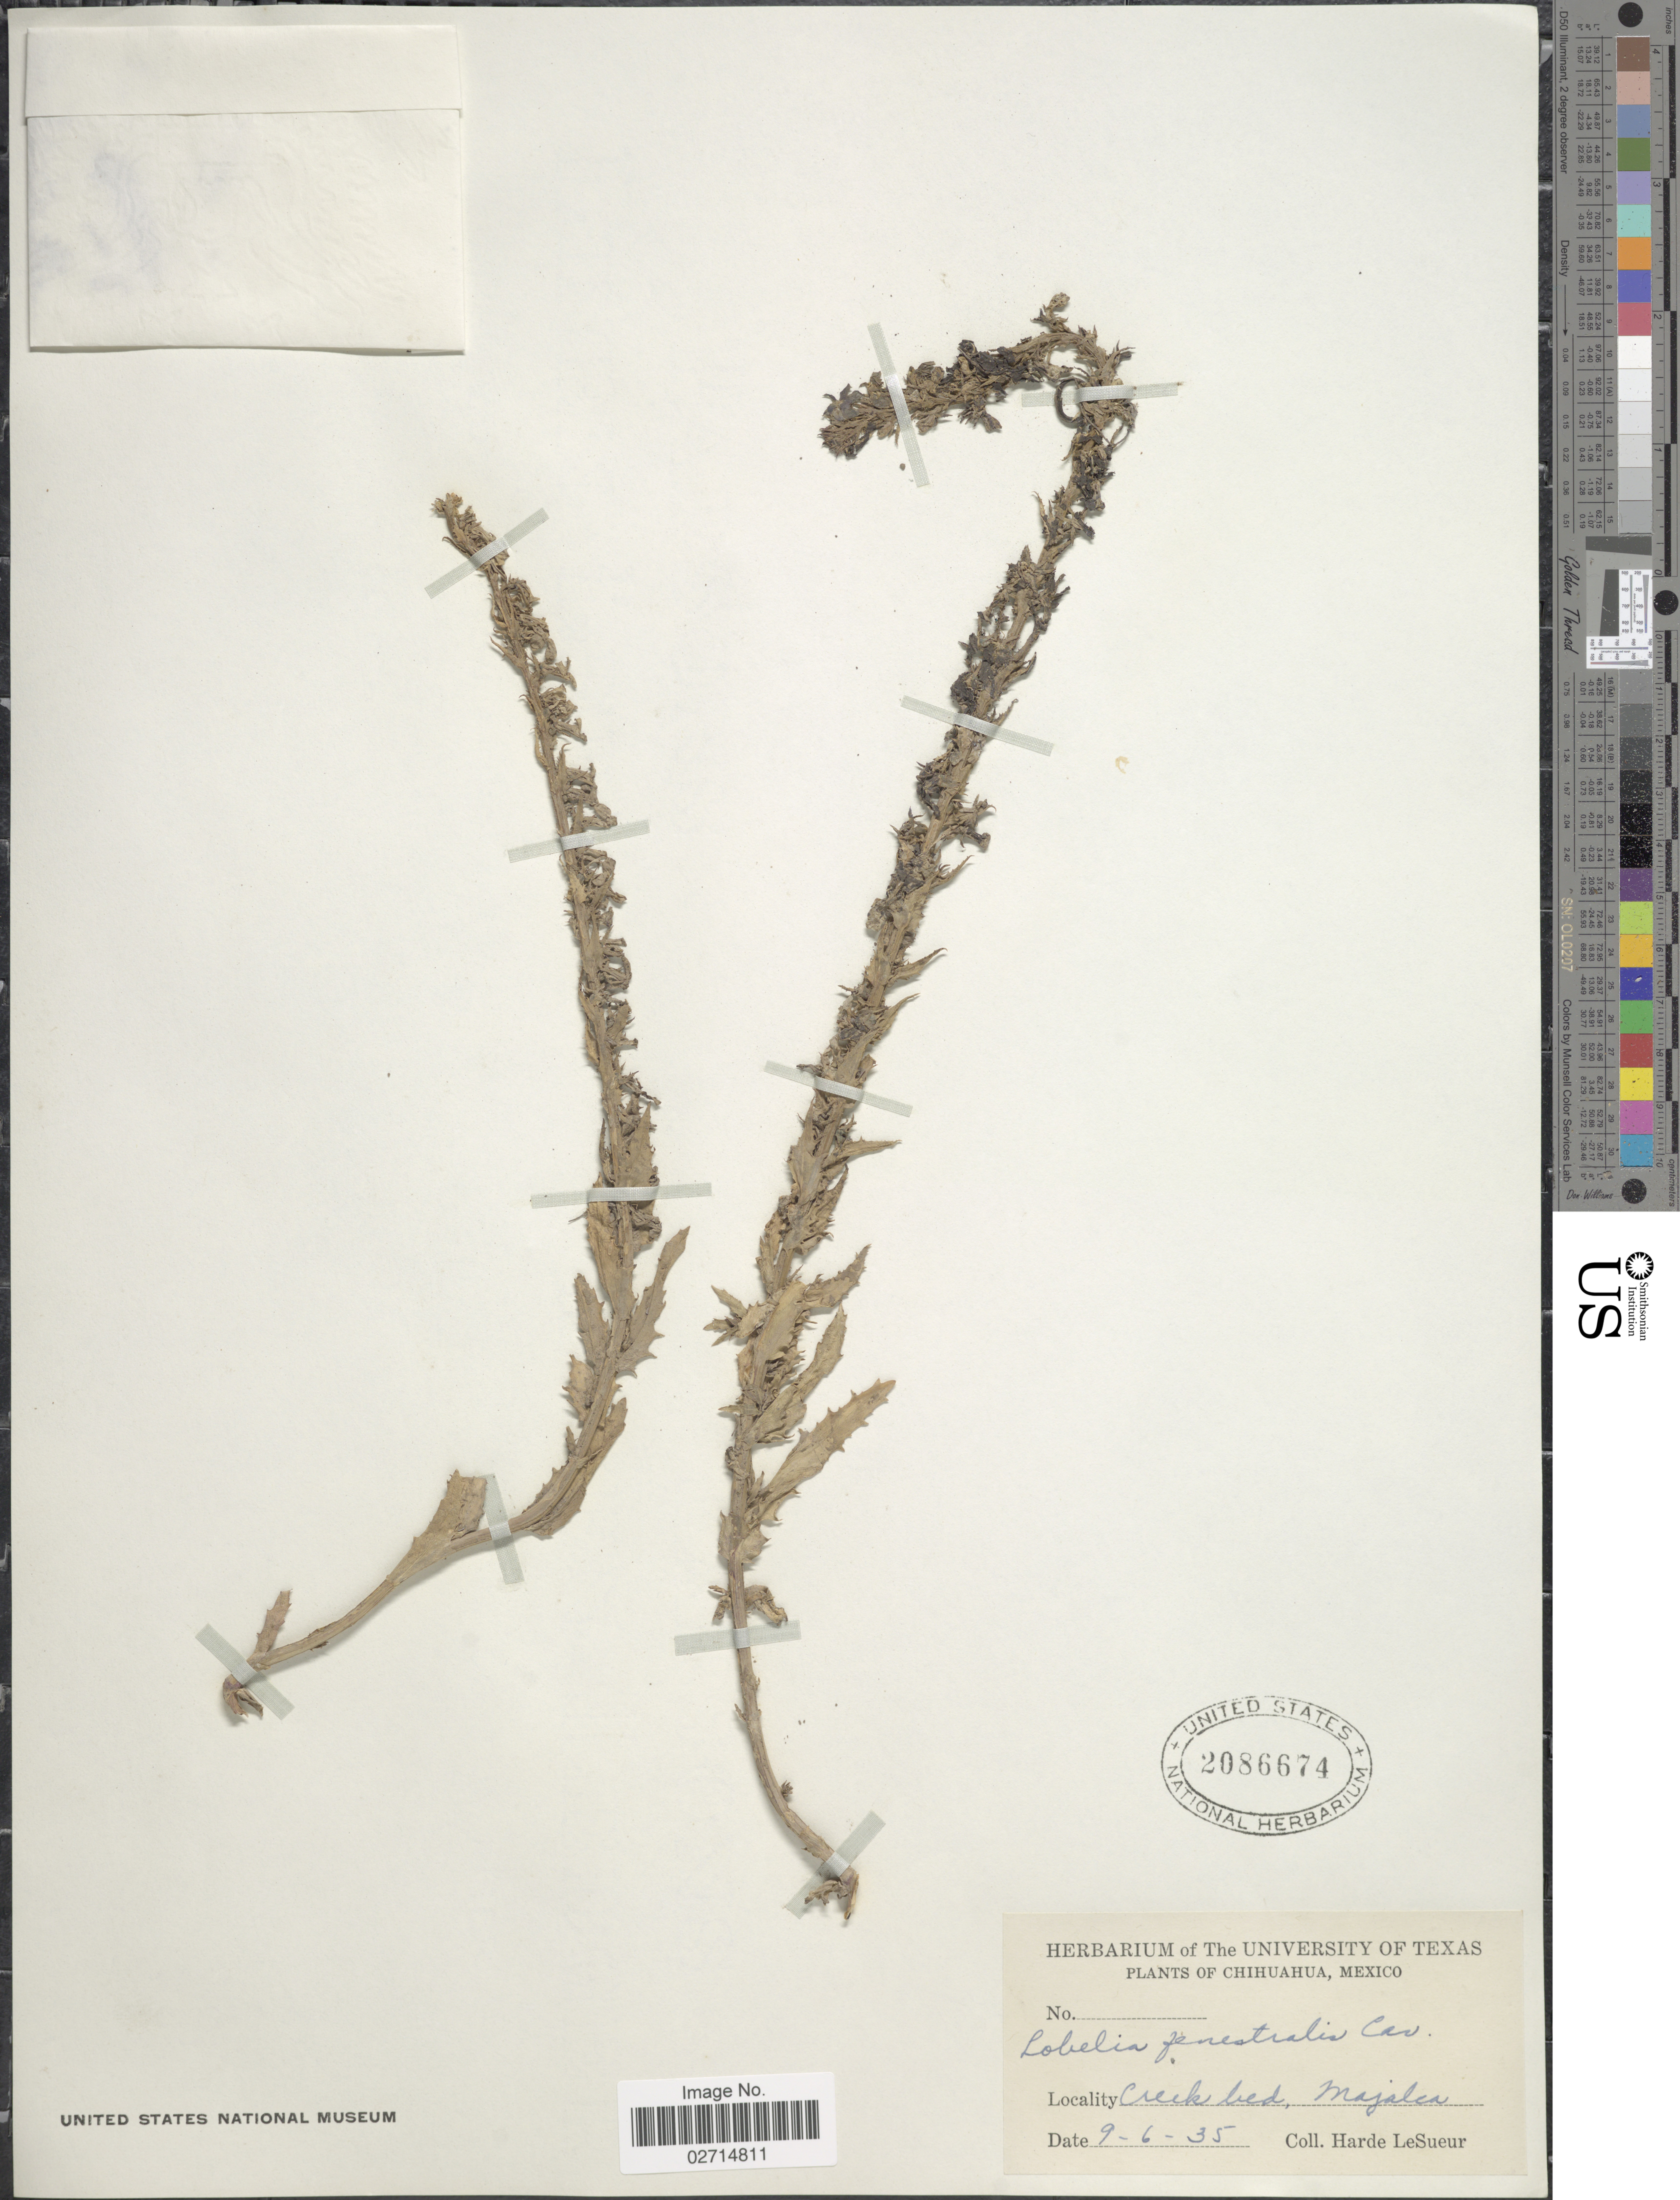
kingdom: Plantae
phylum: Tracheophyta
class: Magnoliopsida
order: Asterales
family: Campanulaceae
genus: Lobelia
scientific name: Lobelia fenestralis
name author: Cav.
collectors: H. LeSueur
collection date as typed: Transcribed d/m/y: 9/6/35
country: Mexico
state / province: Chihuahua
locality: Creek bed, Majalca.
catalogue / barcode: US 2086674